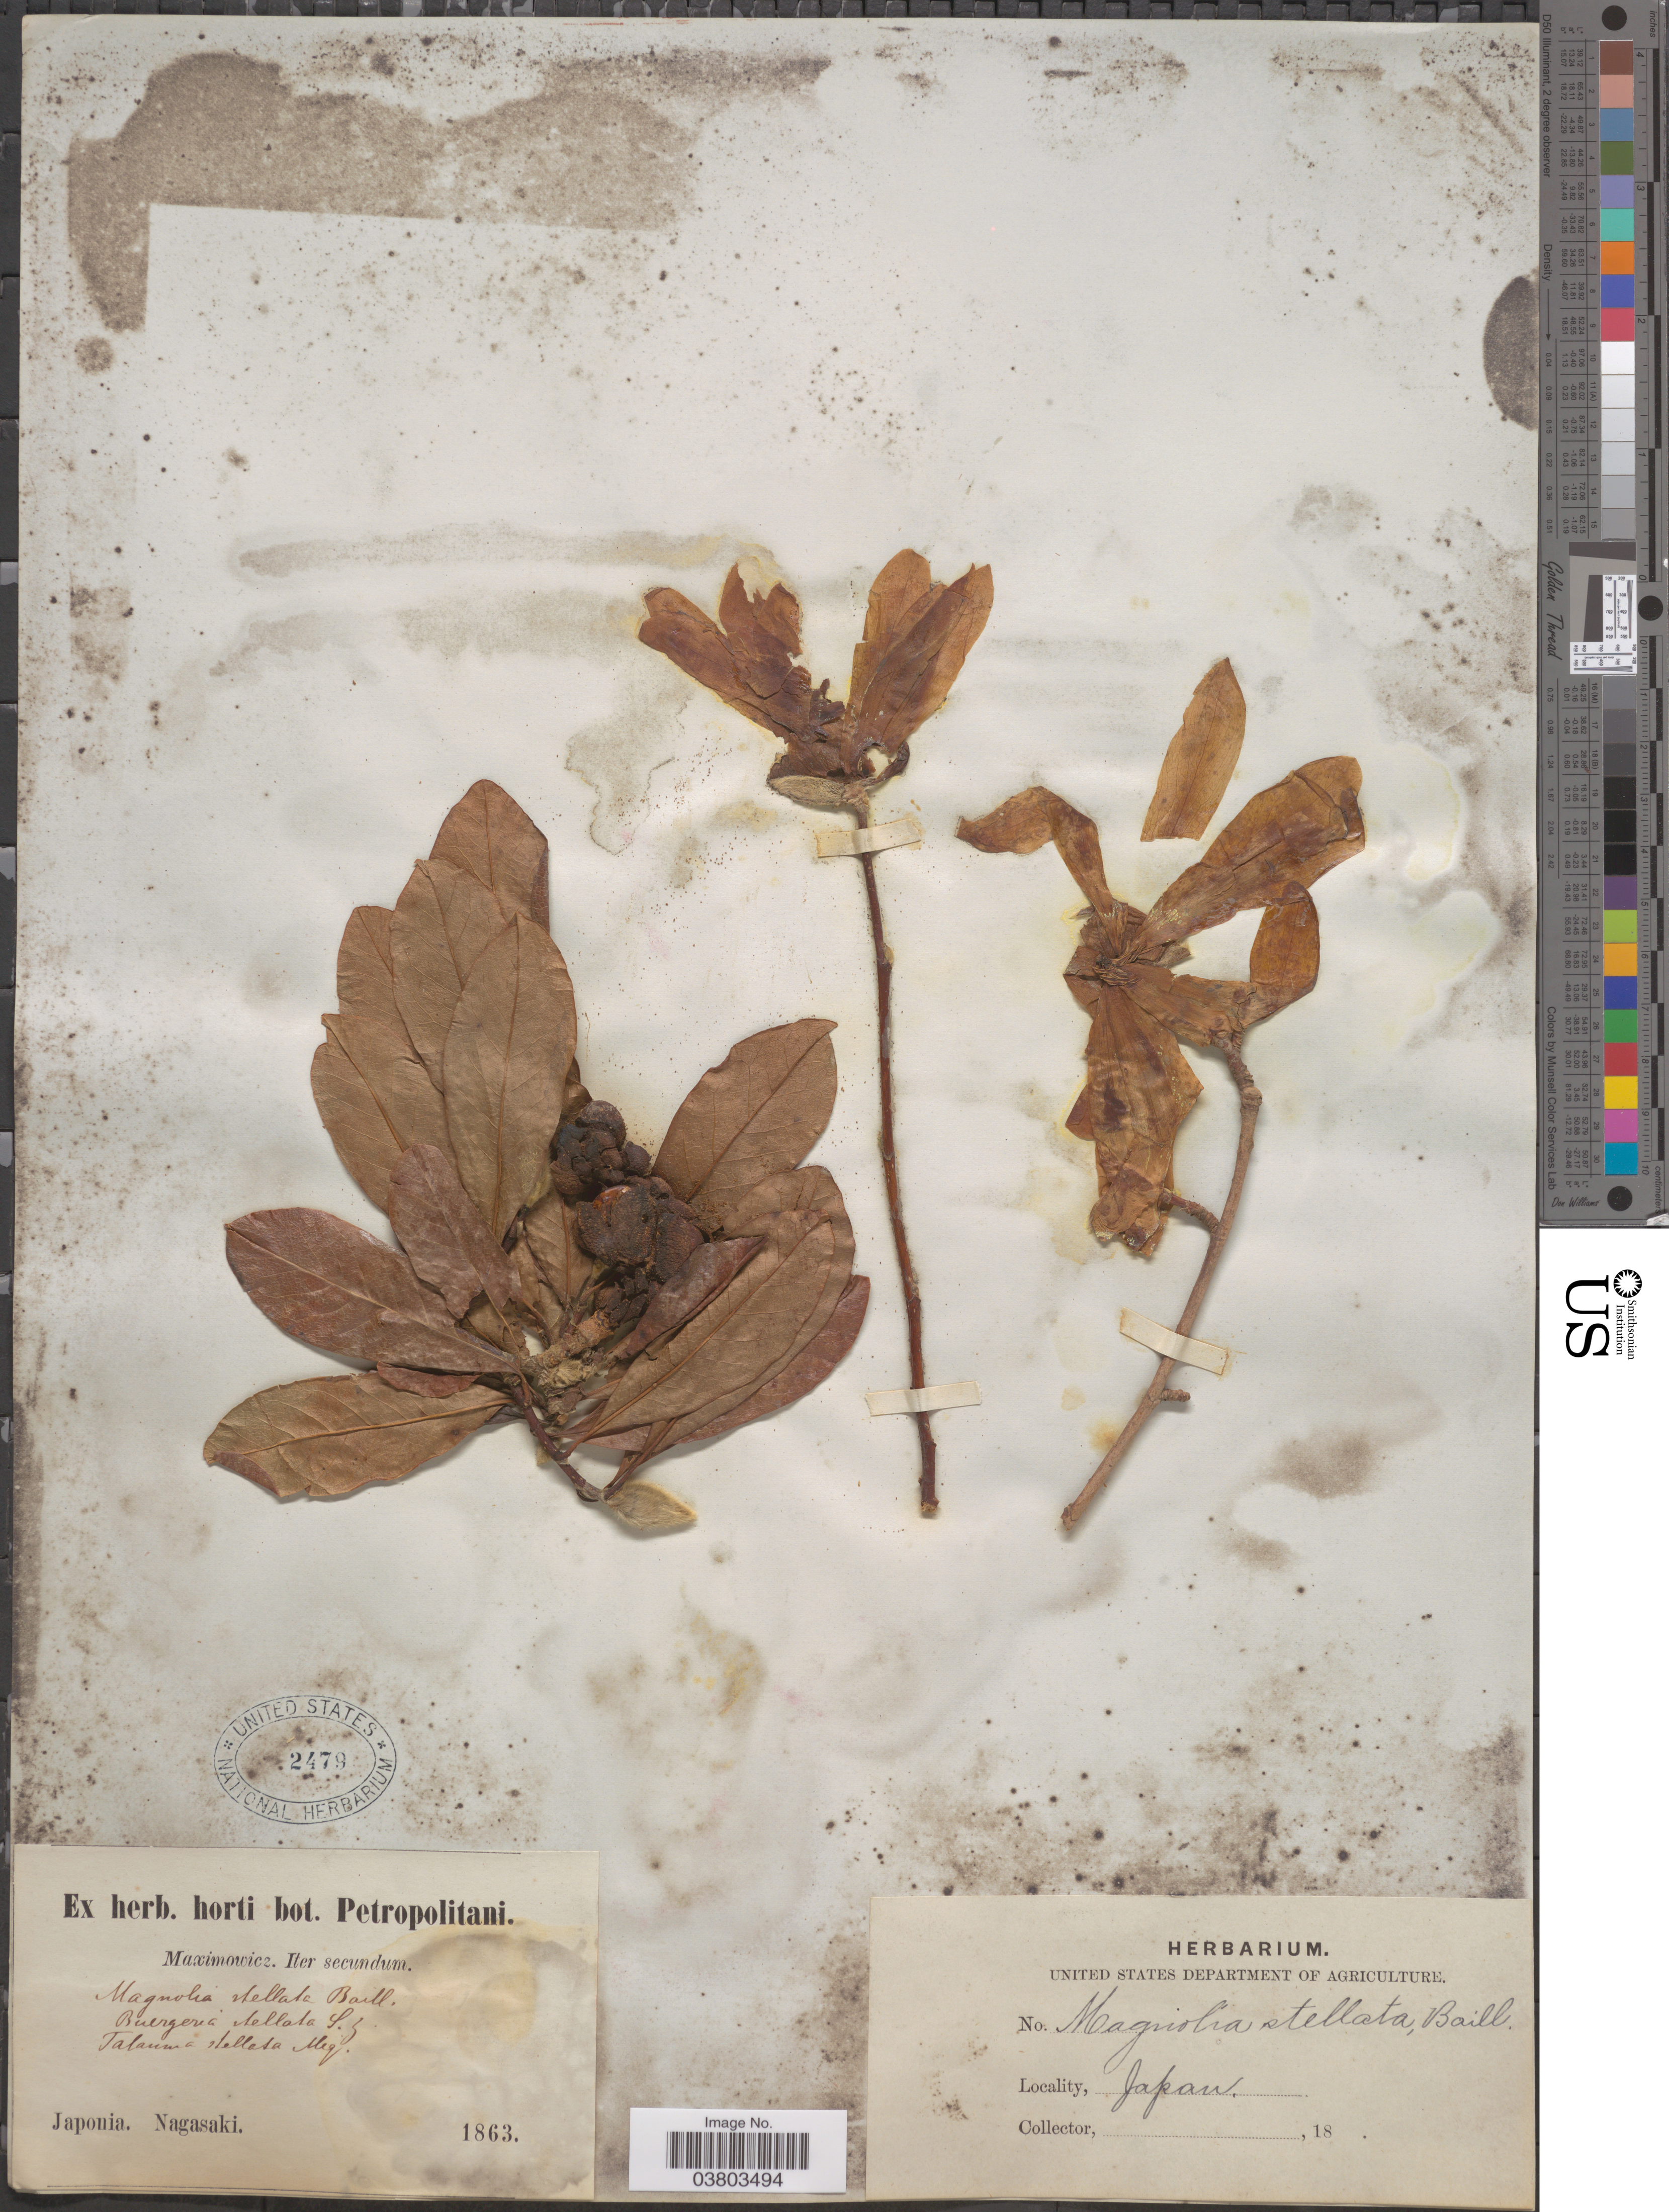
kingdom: Plantae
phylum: Tracheophyta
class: Magnoliopsida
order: Magnoliales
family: Magnoliaceae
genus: Magnolia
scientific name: Magnolia stellata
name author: (Siebold & Zucc.) Maxim.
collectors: Maximowicz, --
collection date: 1863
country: Japan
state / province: Nagasaki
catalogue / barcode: US 2479